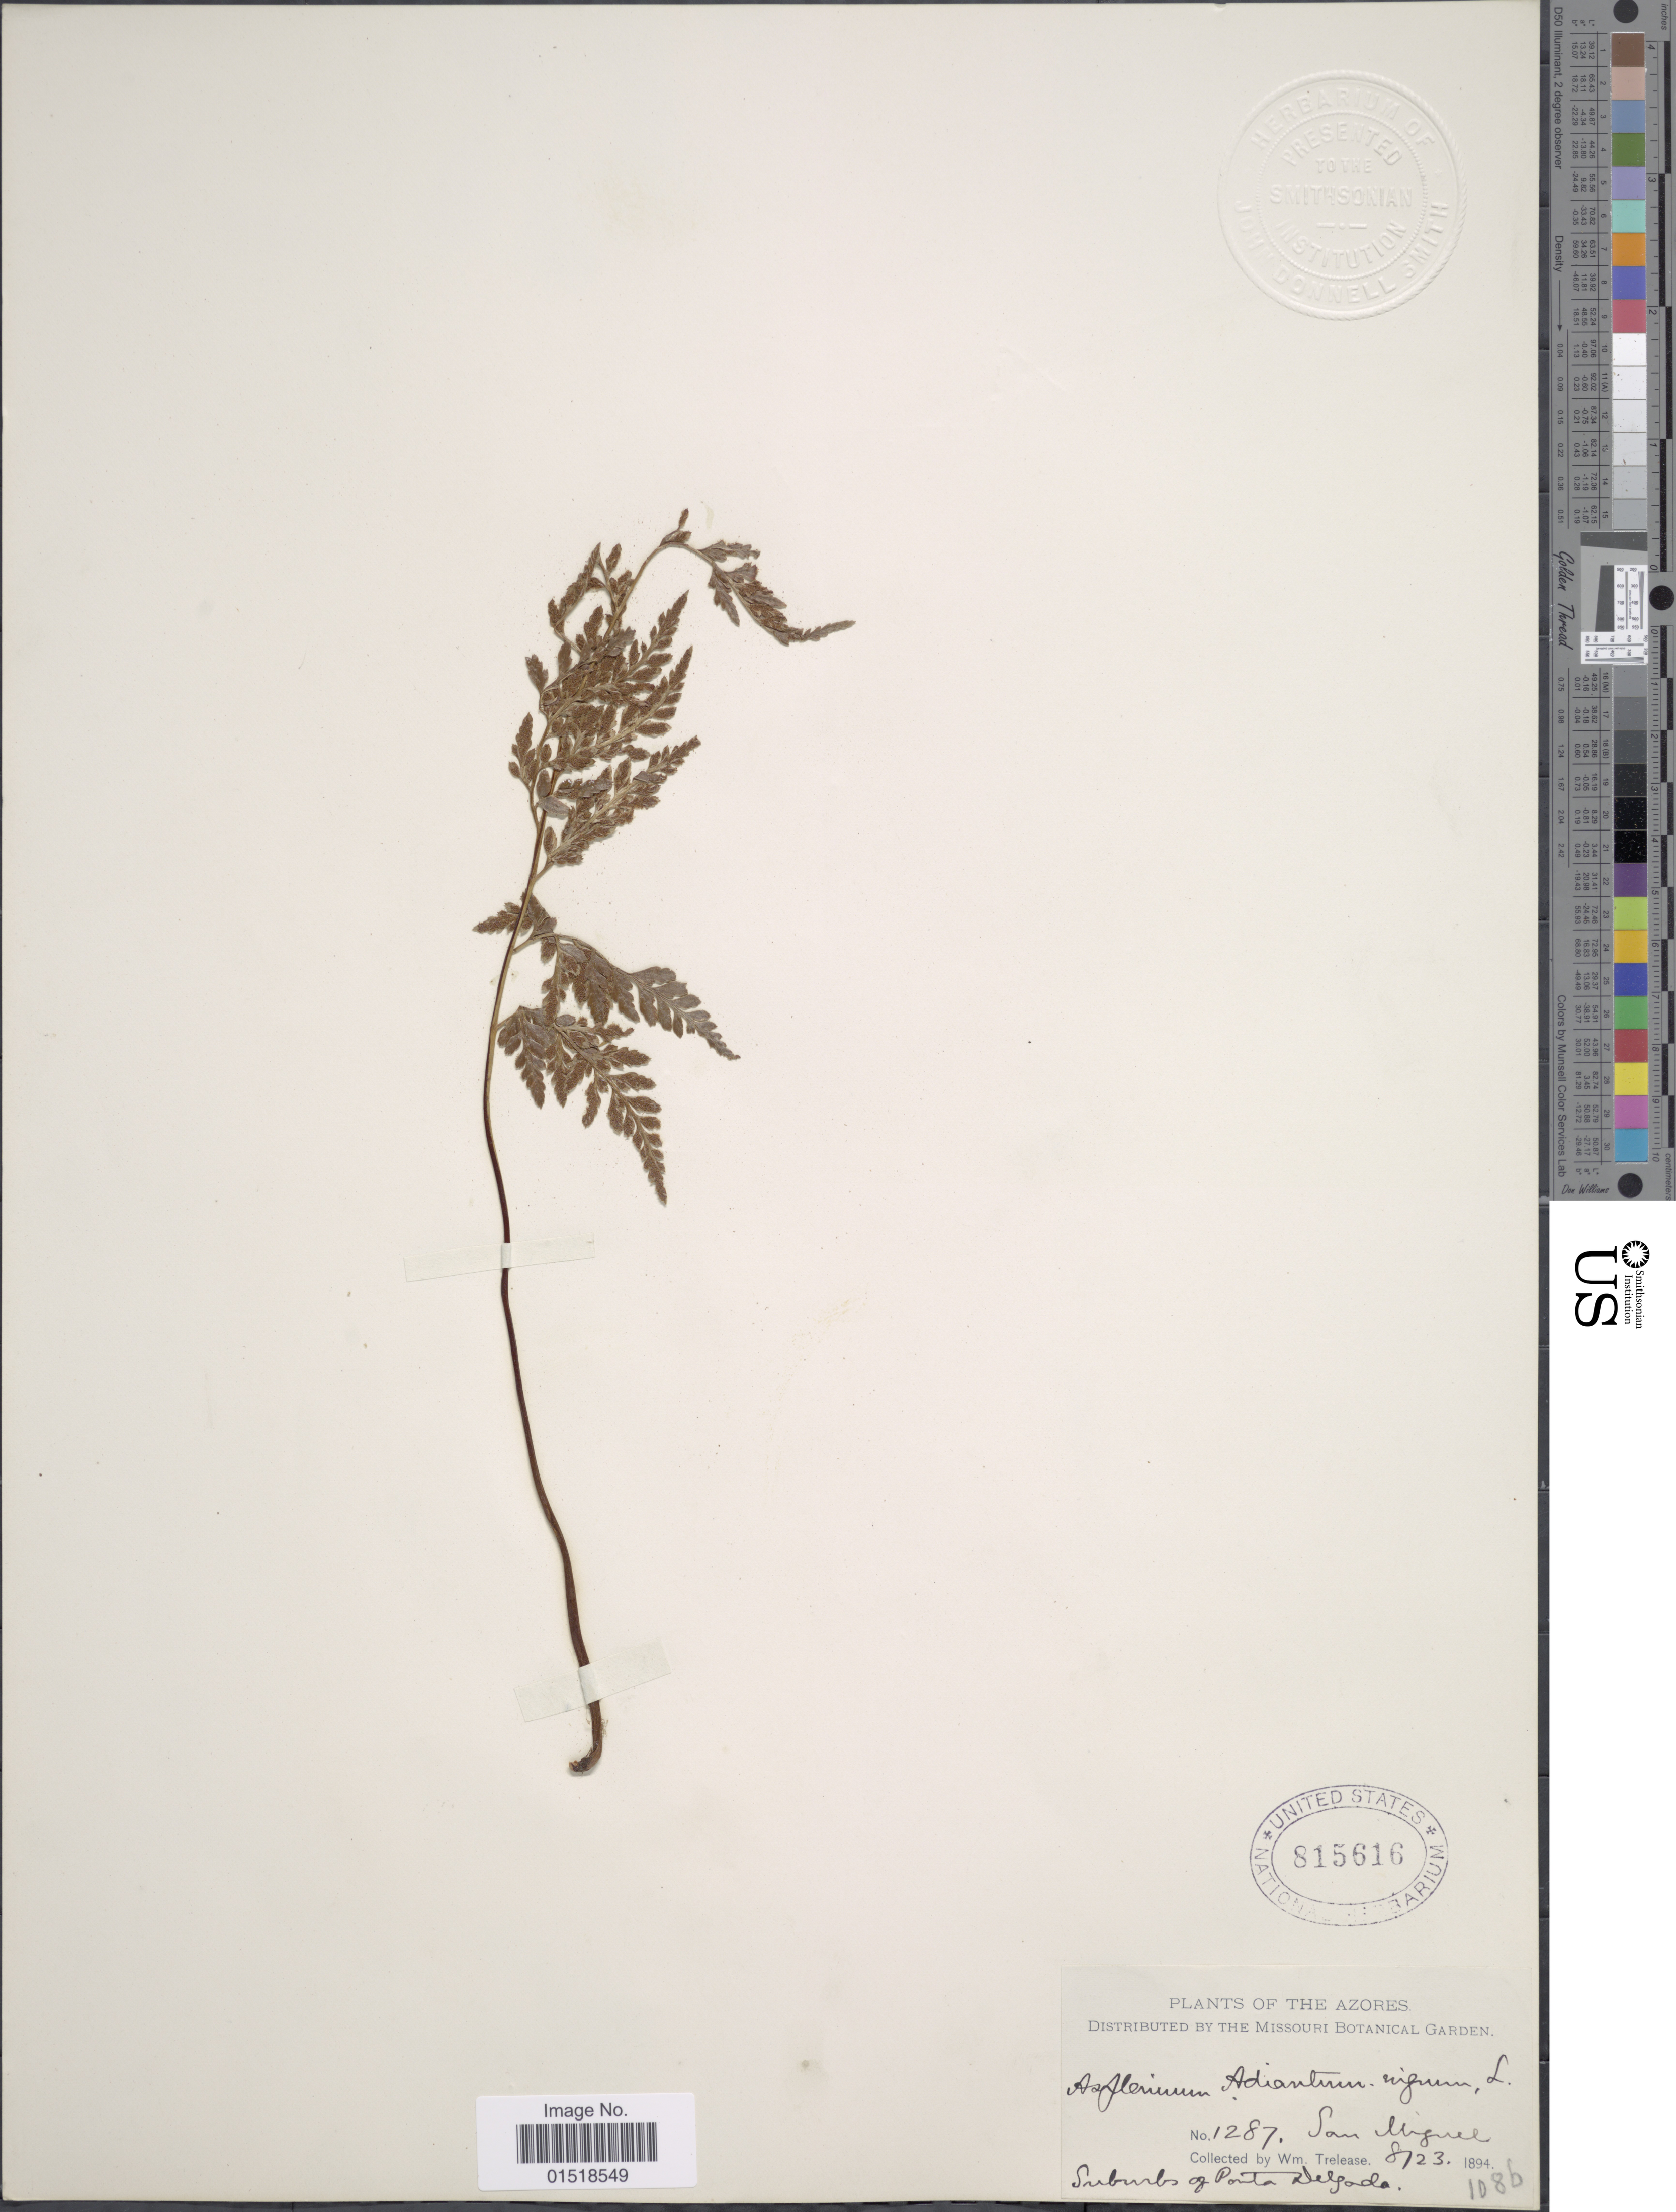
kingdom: Plantae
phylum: Tracheophyta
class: Polypodiopsida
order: Polypodiales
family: Aspleniaceae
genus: Asplenium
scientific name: Asplenium adiantum-nigrum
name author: L.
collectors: W. Trelease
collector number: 1287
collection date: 1894-08-23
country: Portugal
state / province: Azores (Aut. Reg.)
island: São Miguel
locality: San Miguel.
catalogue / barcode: US 815616